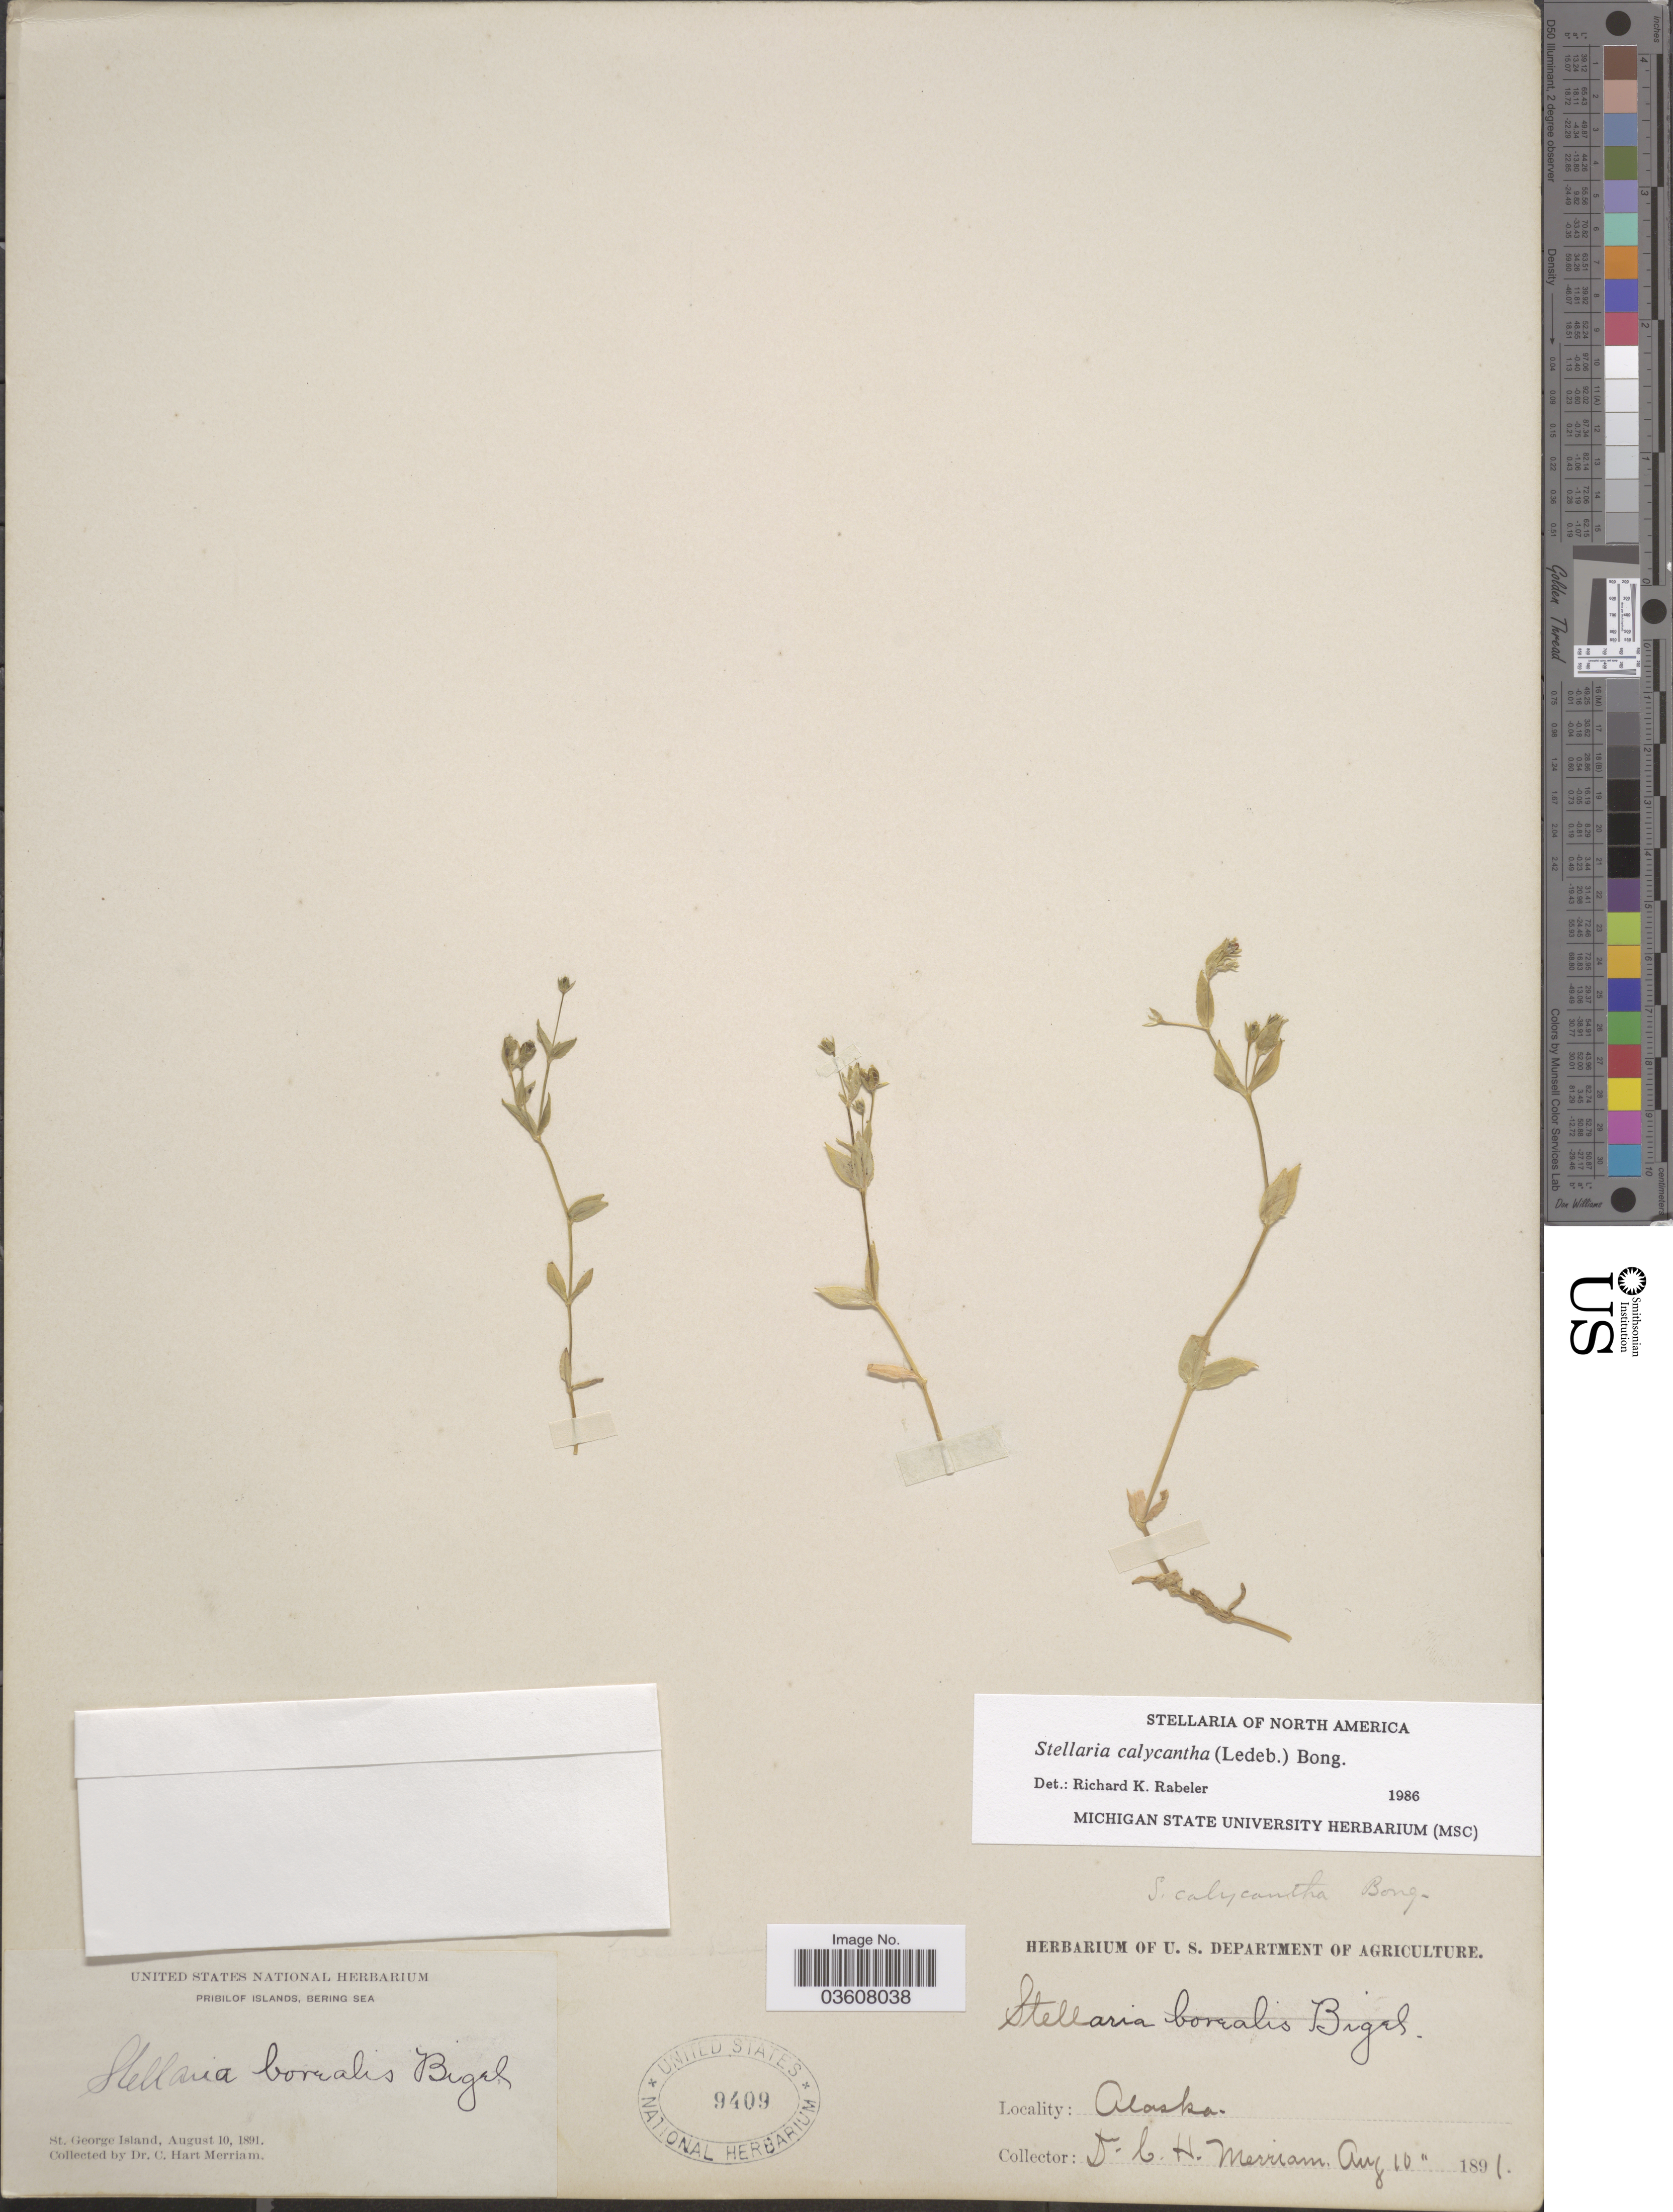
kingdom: Plantae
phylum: Tracheophyta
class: Magnoliopsida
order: Caryophyllales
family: Caryophyllaceae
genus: Stellaria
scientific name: Stellaria calycantha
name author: (Ledeb.) Bong.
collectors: C. Merriam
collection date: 1891-08-10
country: United States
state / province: Alaska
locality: Pribilof Islands, Bering Sea. St. George Island.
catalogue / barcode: US 9409